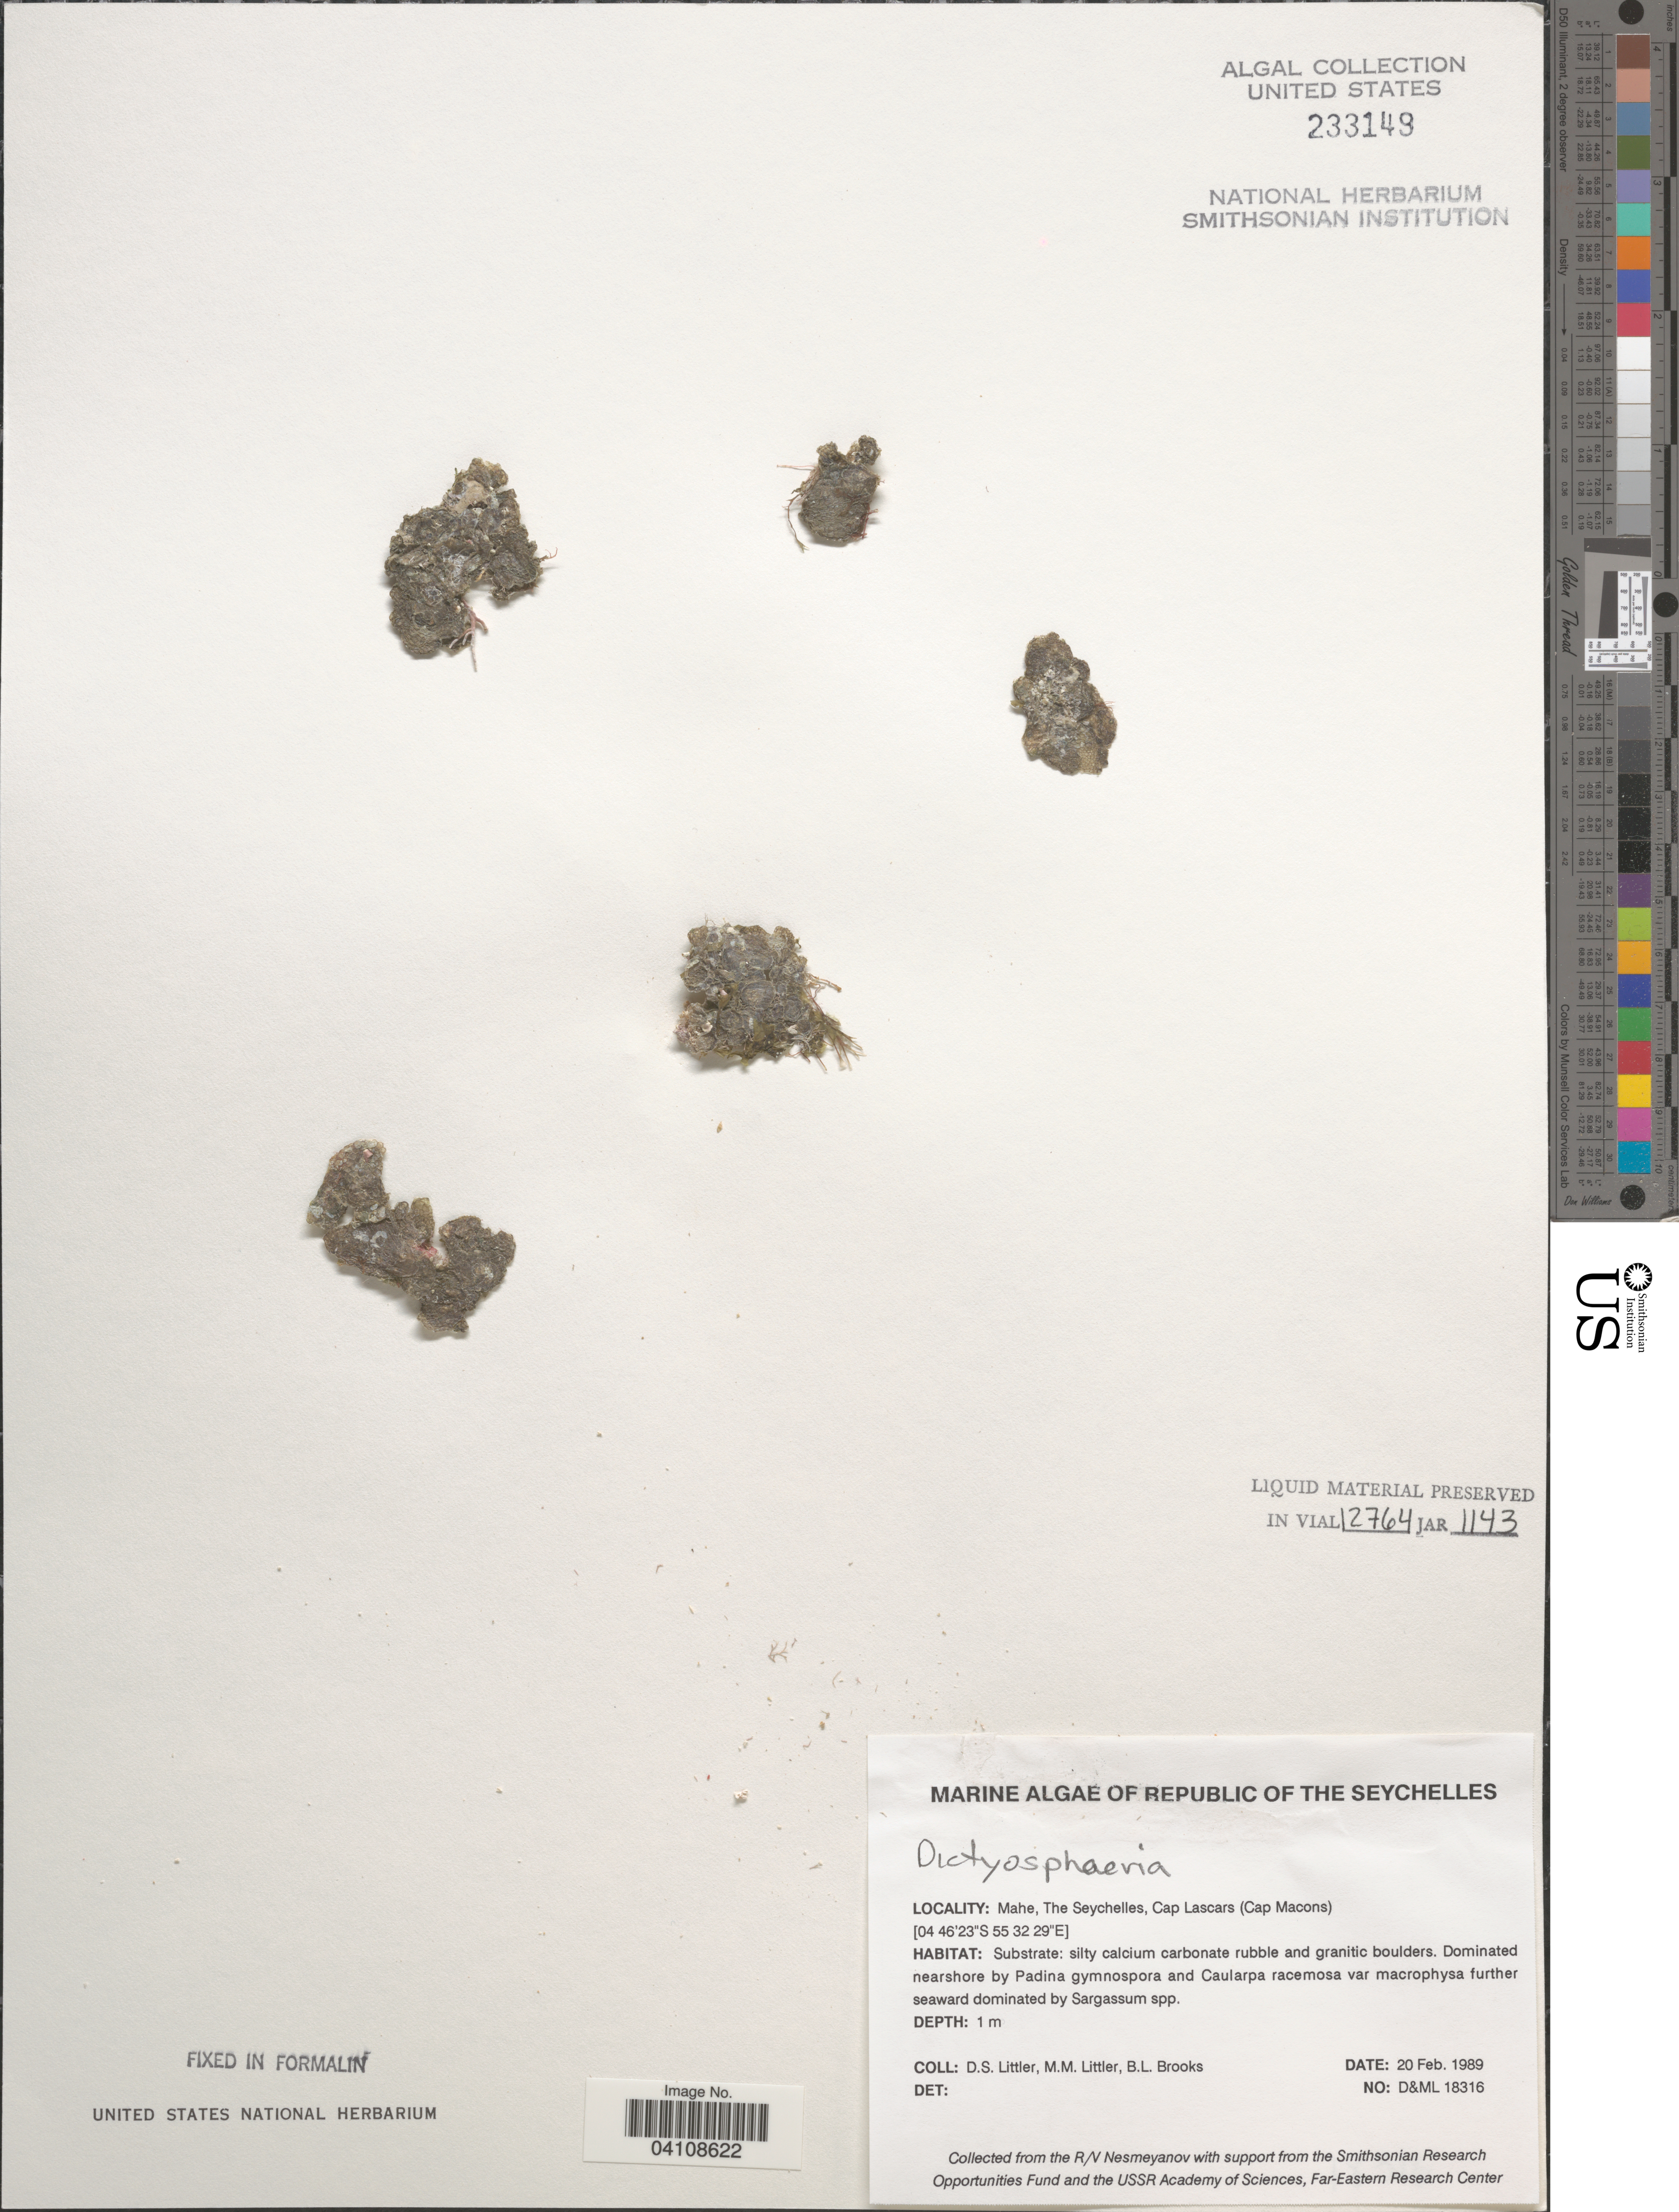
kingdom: Plantae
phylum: Chlorophyta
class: Ulvophyceae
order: Siphonocladales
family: Siphonocladaceae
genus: Dictyosphaeria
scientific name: Dictyosphaeria sp.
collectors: D. S. Littler & B. Brooks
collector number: D&ML18316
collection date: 1989-02-20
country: Seychelles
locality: Republic of The Seychelles. Mahe, Cap Lascars (Cap Macons).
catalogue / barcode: US 233149